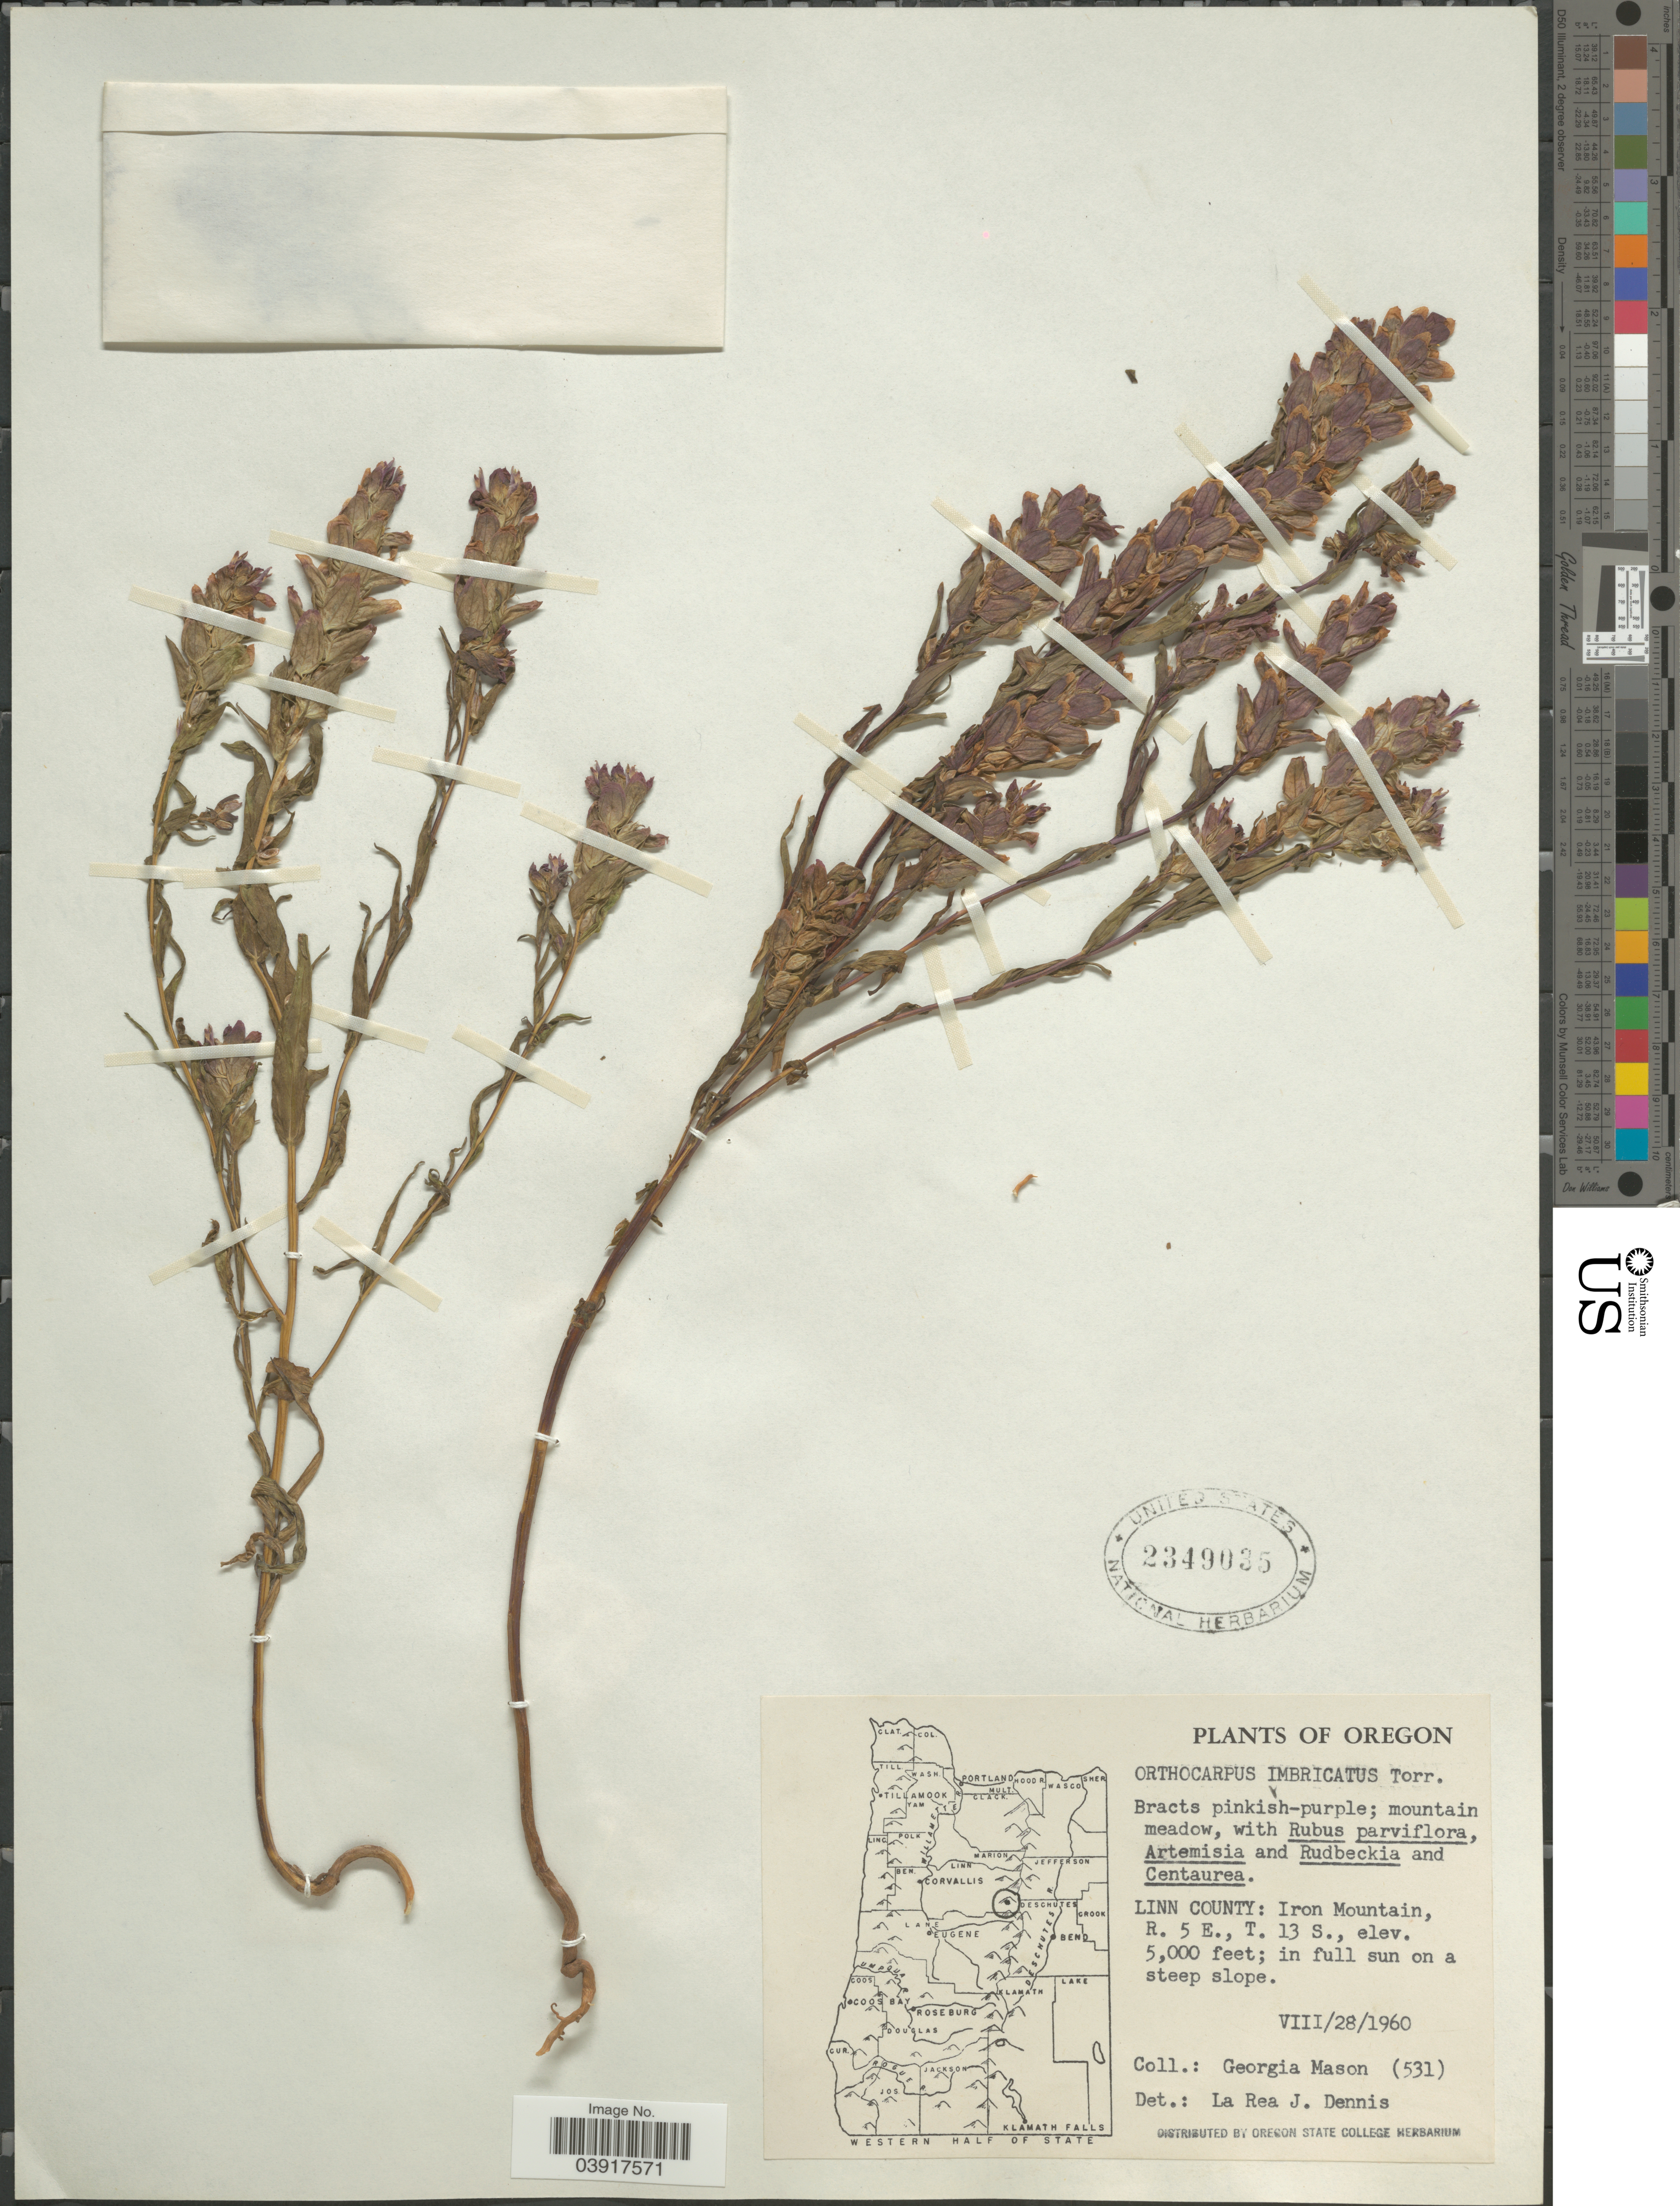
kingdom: Plantae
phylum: Tracheophyta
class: Magnoliopsida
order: Lamiales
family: Orobanchaceae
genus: Orthocarpus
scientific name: Orthocarpus imbricatus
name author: Torr. ex S. Watson in C. King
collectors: G. Mason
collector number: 531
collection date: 1960-08-28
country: United States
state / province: Oregon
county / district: Linn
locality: Linn County: Iron Mountain, R. 5 E., T. 13 S.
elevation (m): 1524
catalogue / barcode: US 2349035